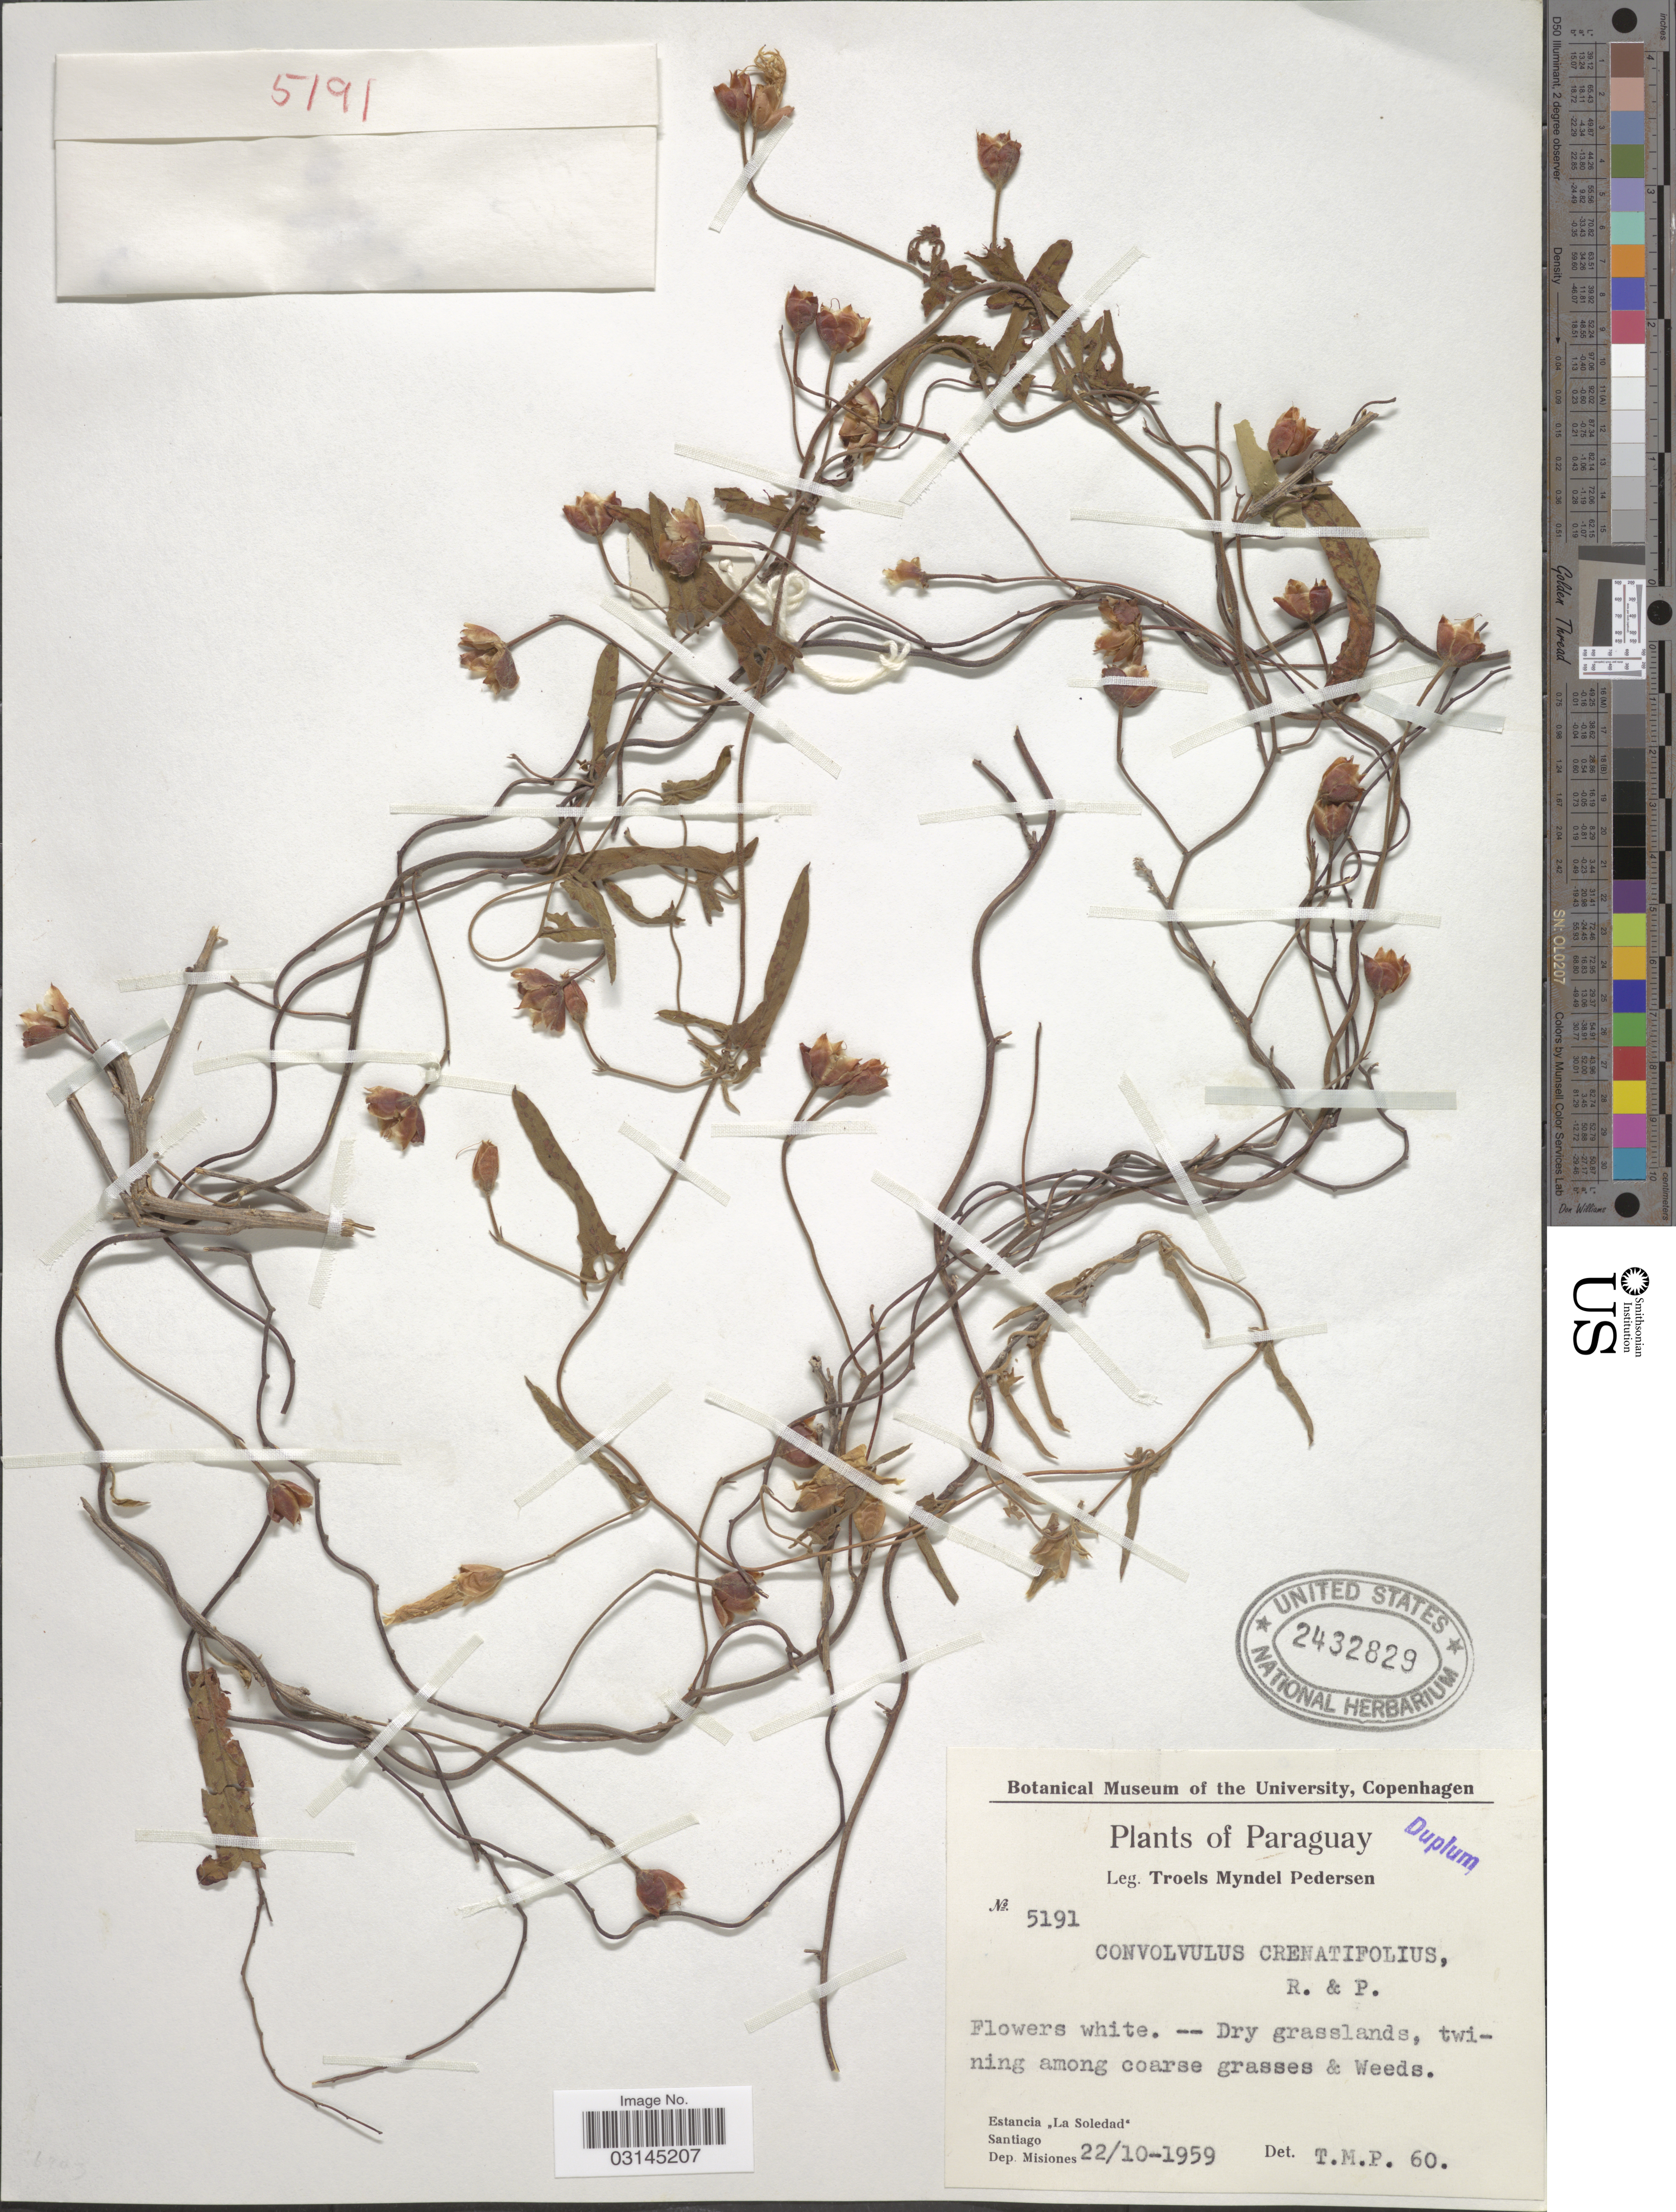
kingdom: Plantae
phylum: Tracheophyta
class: Magnoliopsida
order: Solanales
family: Convolvulaceae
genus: Convolvulus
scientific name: Convolvulus crenatifolius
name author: Ruiz & Pav.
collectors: T. Pederson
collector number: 5191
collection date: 1959-10-22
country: Paraguay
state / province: Misiones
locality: Estancia "La Soledad", Santiago, Dep. Misiones.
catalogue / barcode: US 2432829